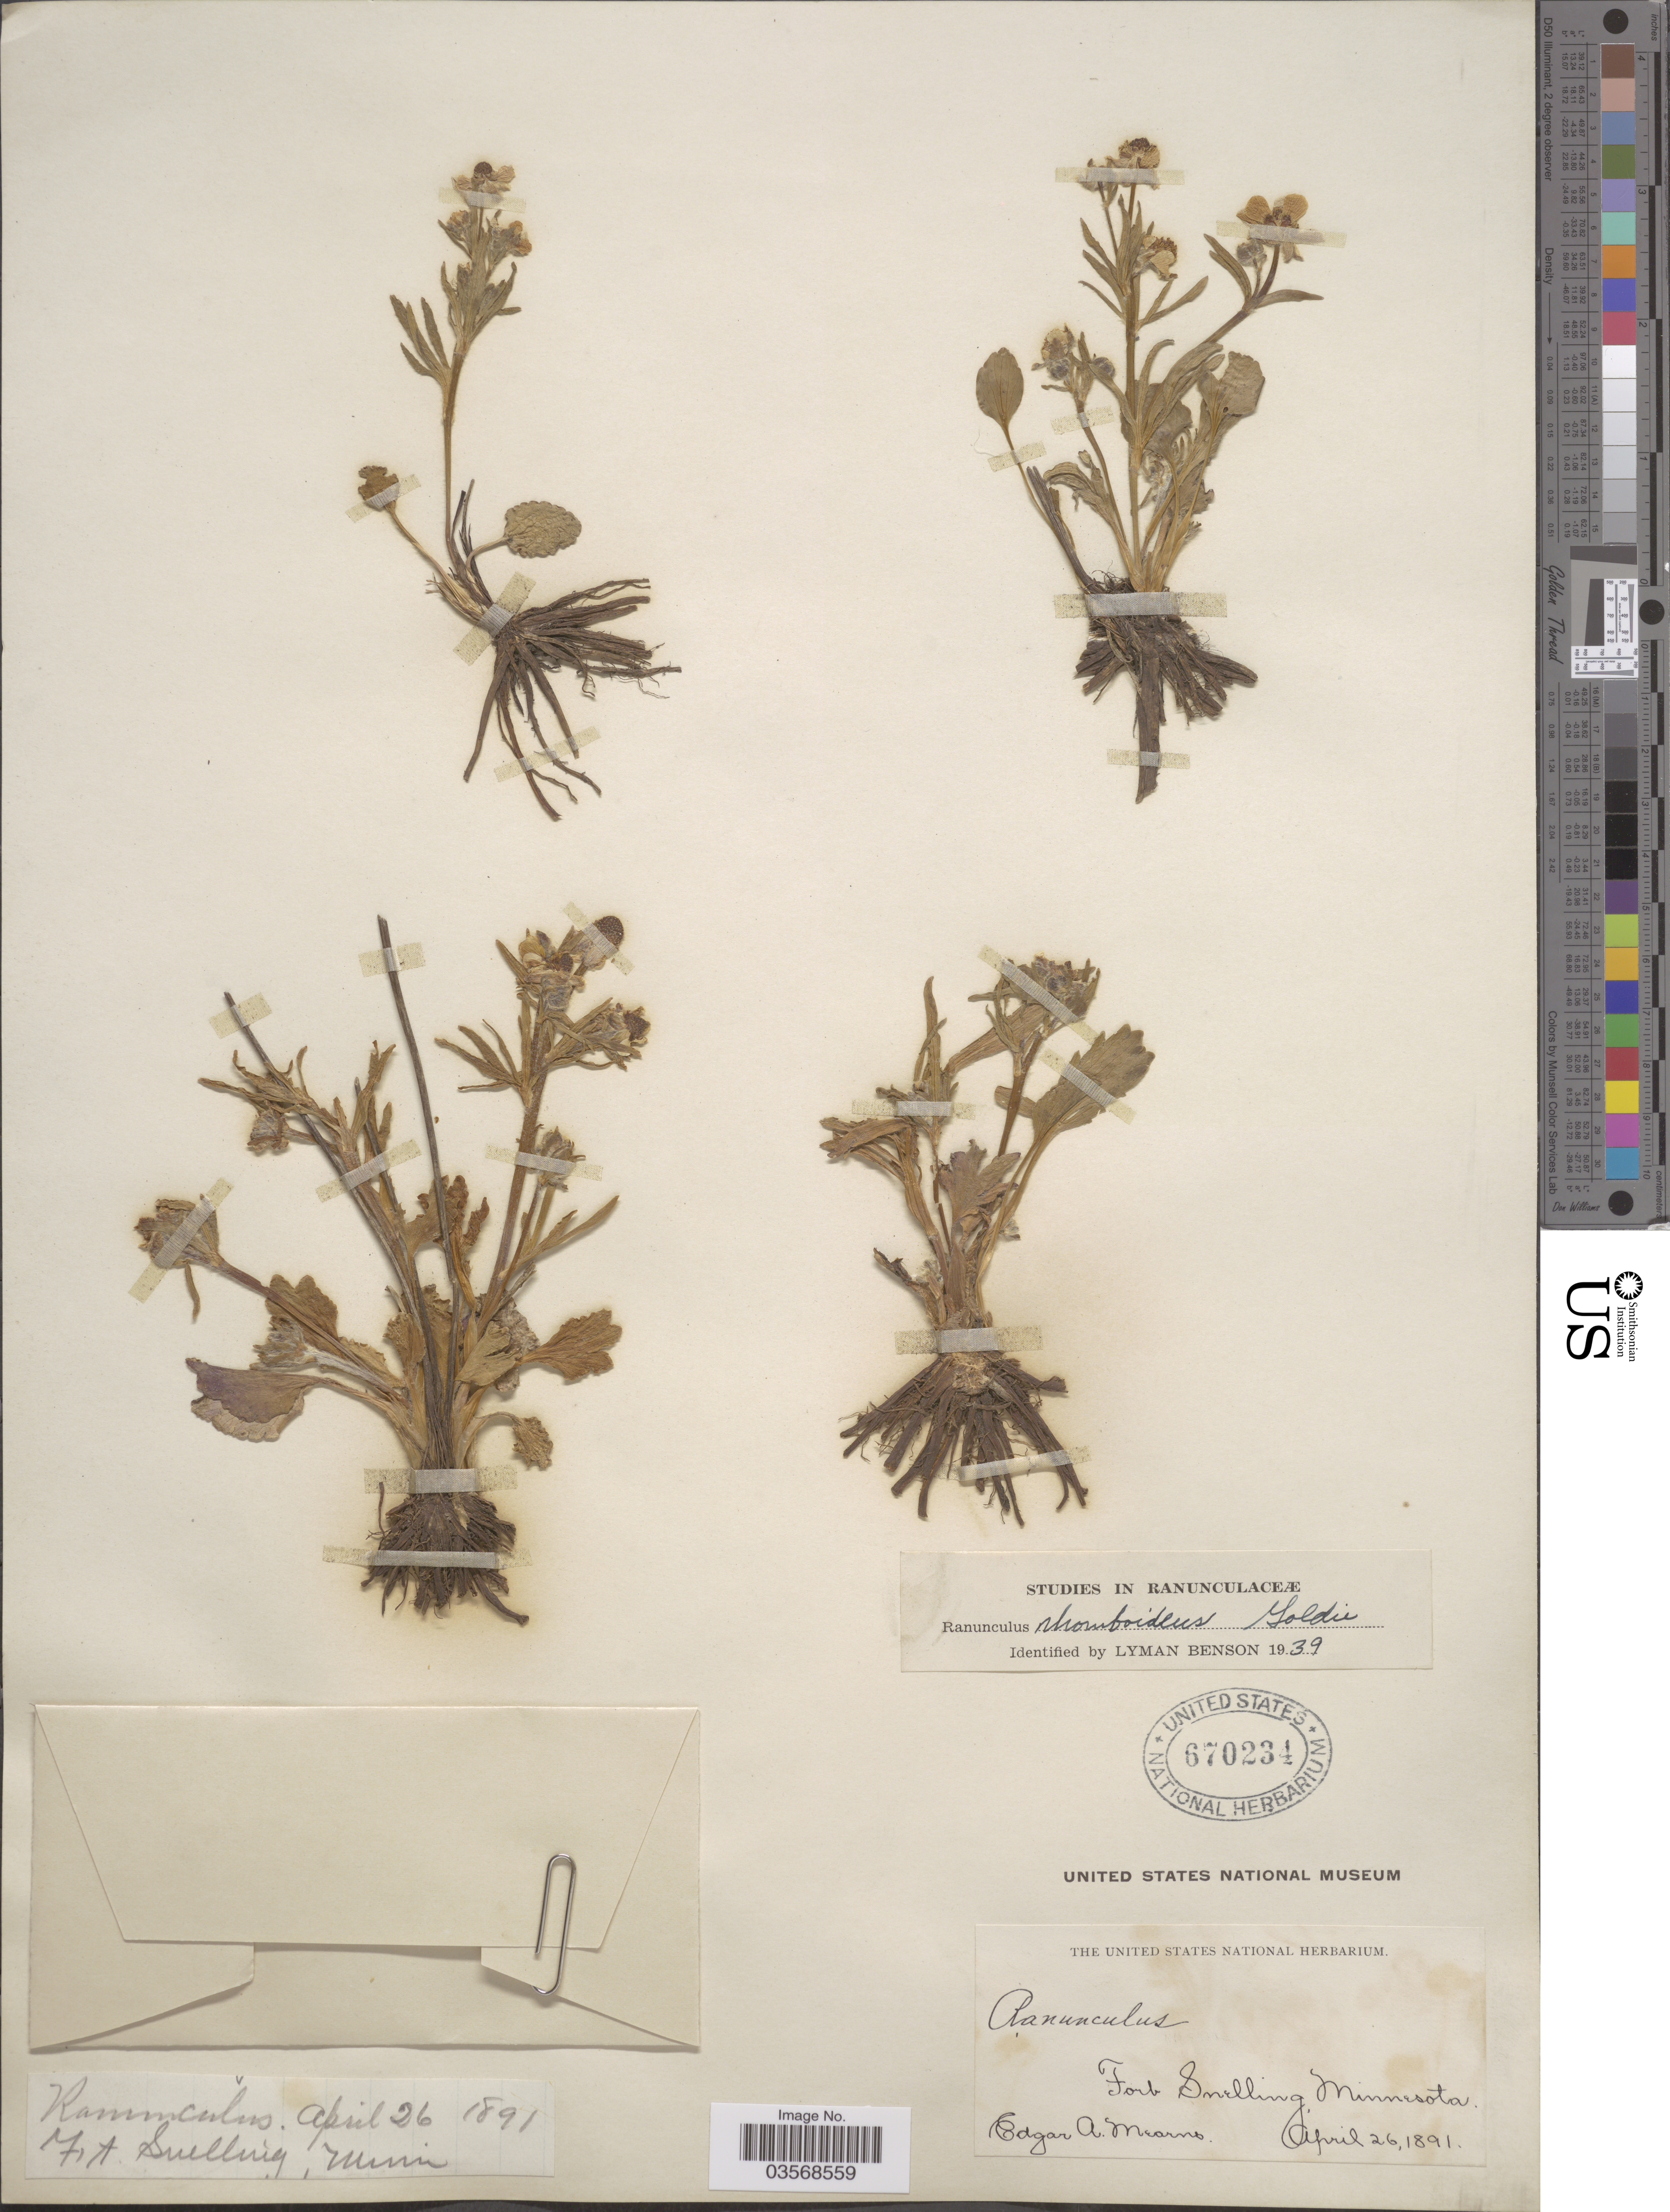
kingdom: Plantae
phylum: Tracheophyta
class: Magnoliopsida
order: Ranunculales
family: Ranunculaceae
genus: Ranunculus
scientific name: Ranunculus ovalis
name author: Raf.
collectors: E. A. Mearns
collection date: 1891-04-26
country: United States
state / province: Minnesota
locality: Fort Snelling.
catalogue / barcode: US 670234